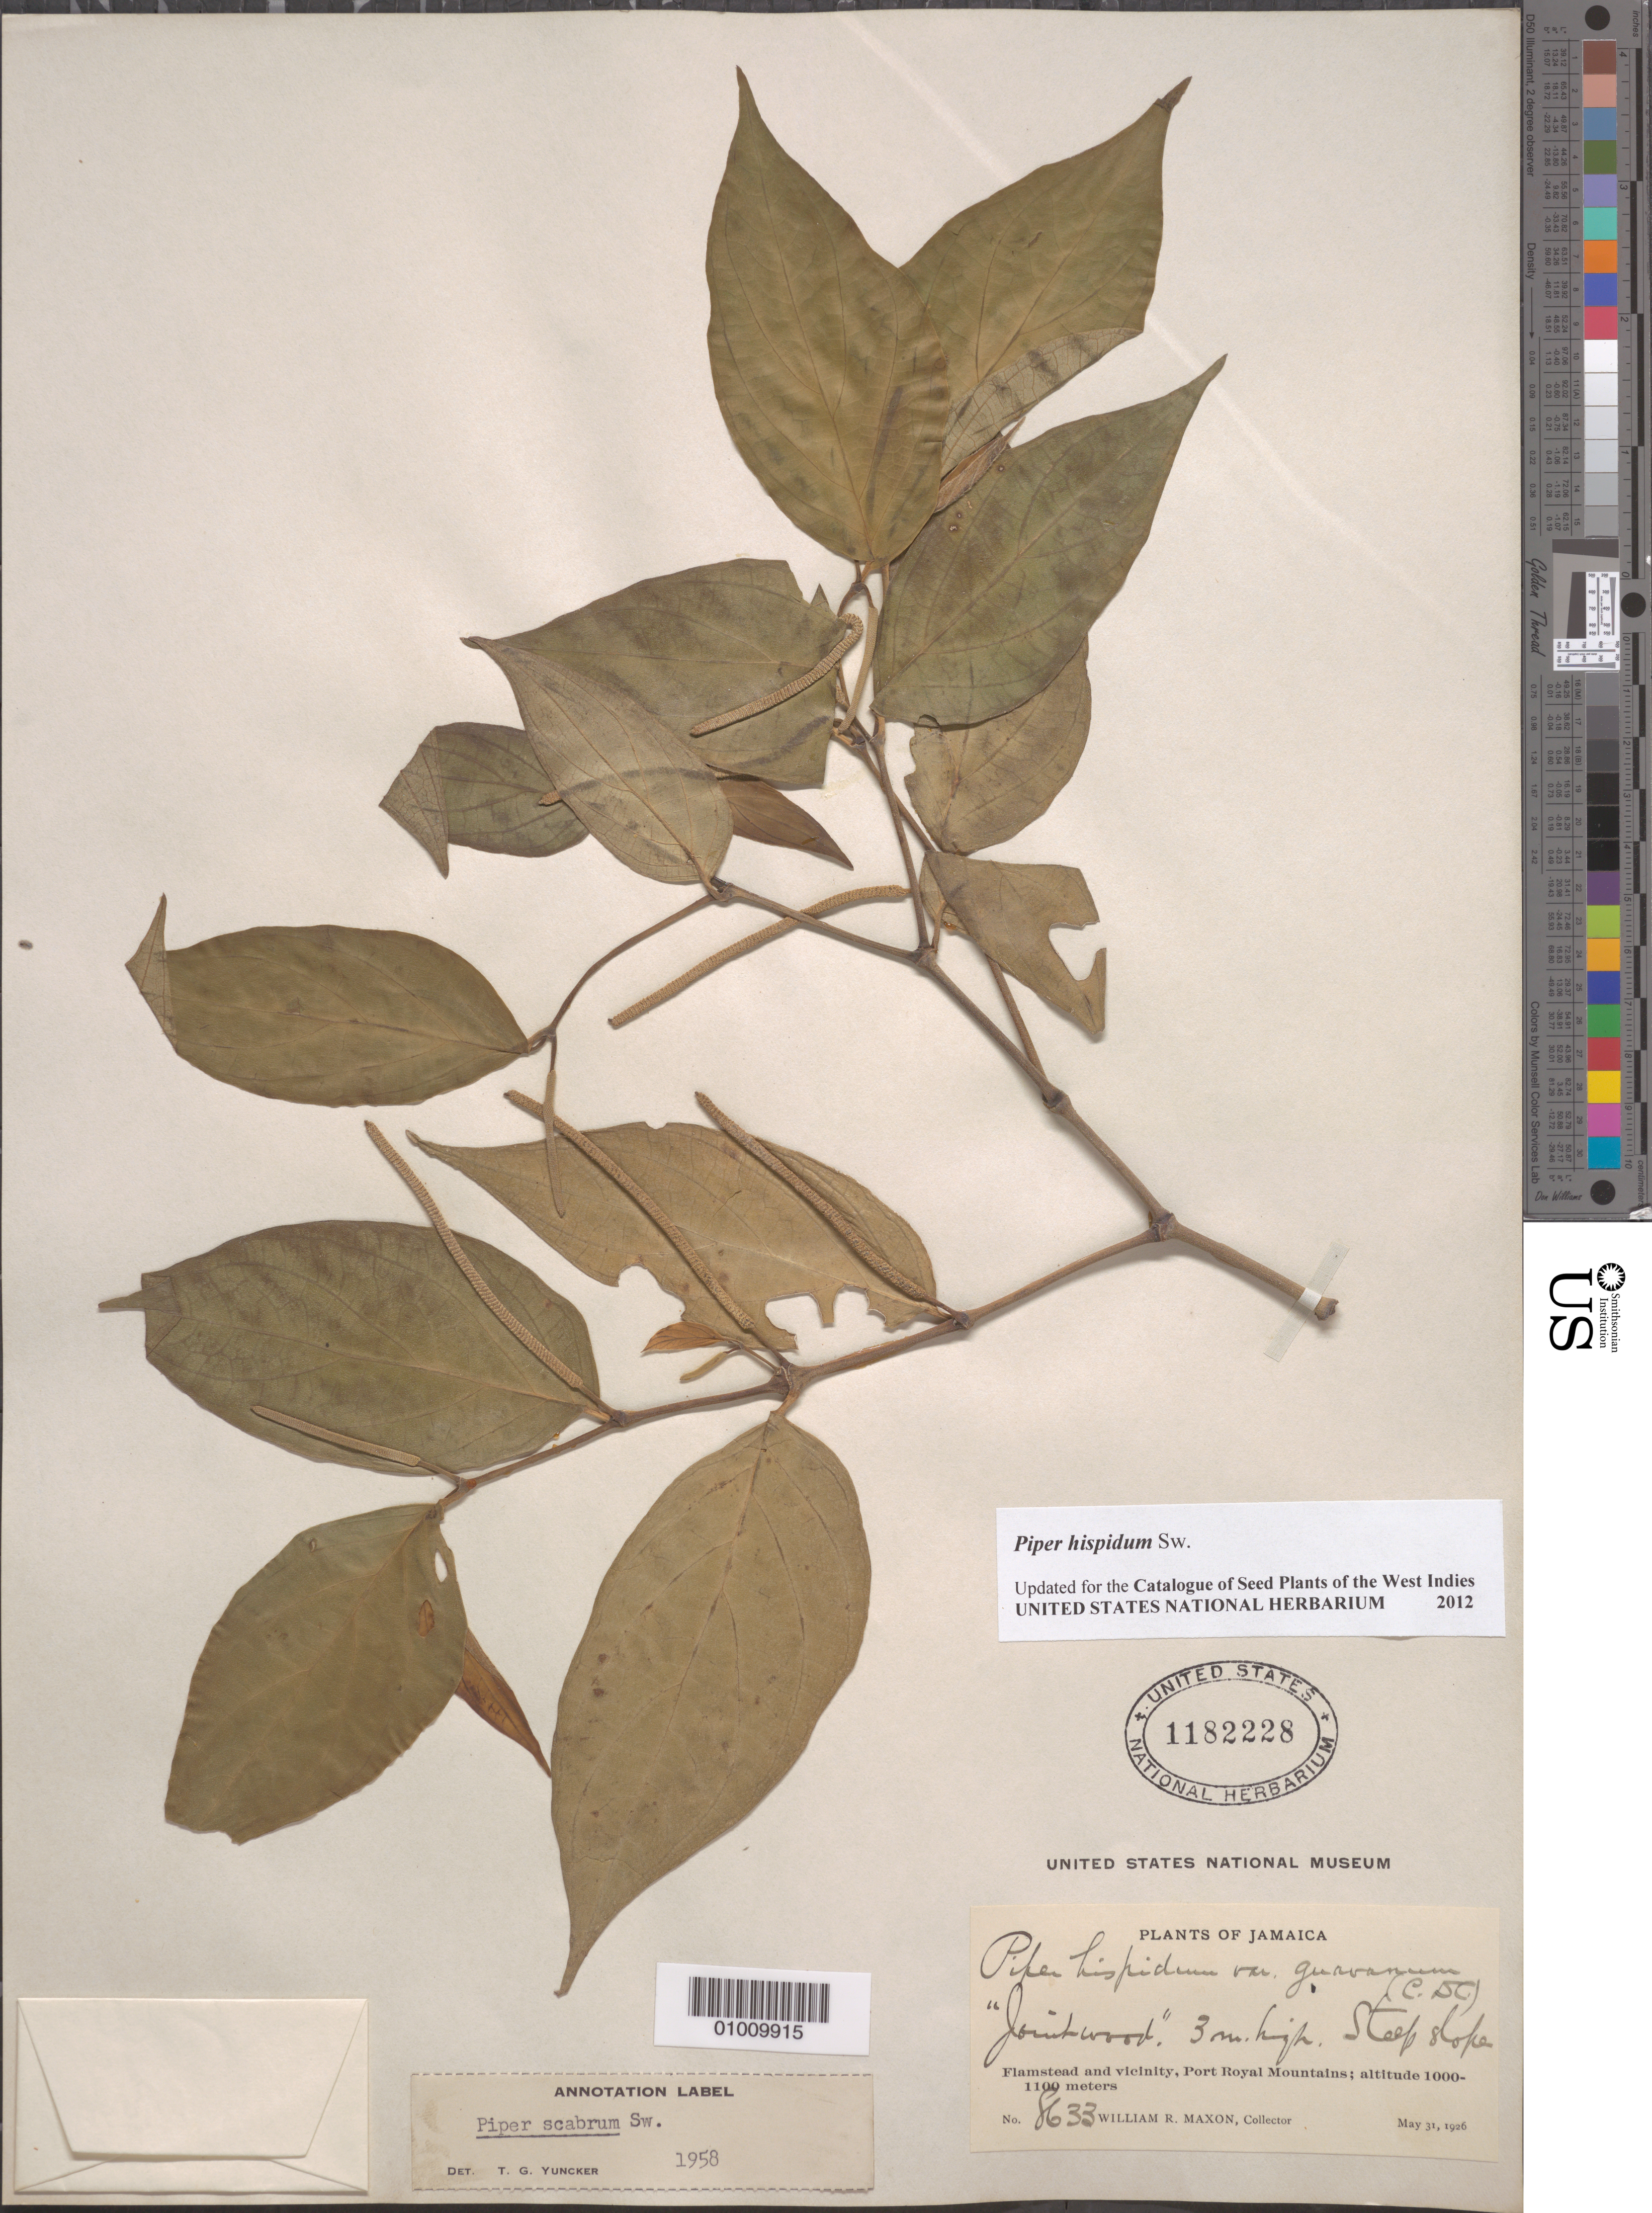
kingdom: Plantae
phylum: Tracheophyta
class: Magnoliopsida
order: Piperales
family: Piperaceae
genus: Piper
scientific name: Piper scabrum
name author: Sw.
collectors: W. R. Maxon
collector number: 8633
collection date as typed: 31 Mar 1926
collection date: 1926-03-31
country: Jamaica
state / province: Kingston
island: Jamaica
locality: Flamstead and vicinity, Port Royal Mountains on steep slope.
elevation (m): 1000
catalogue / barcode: US 1182228